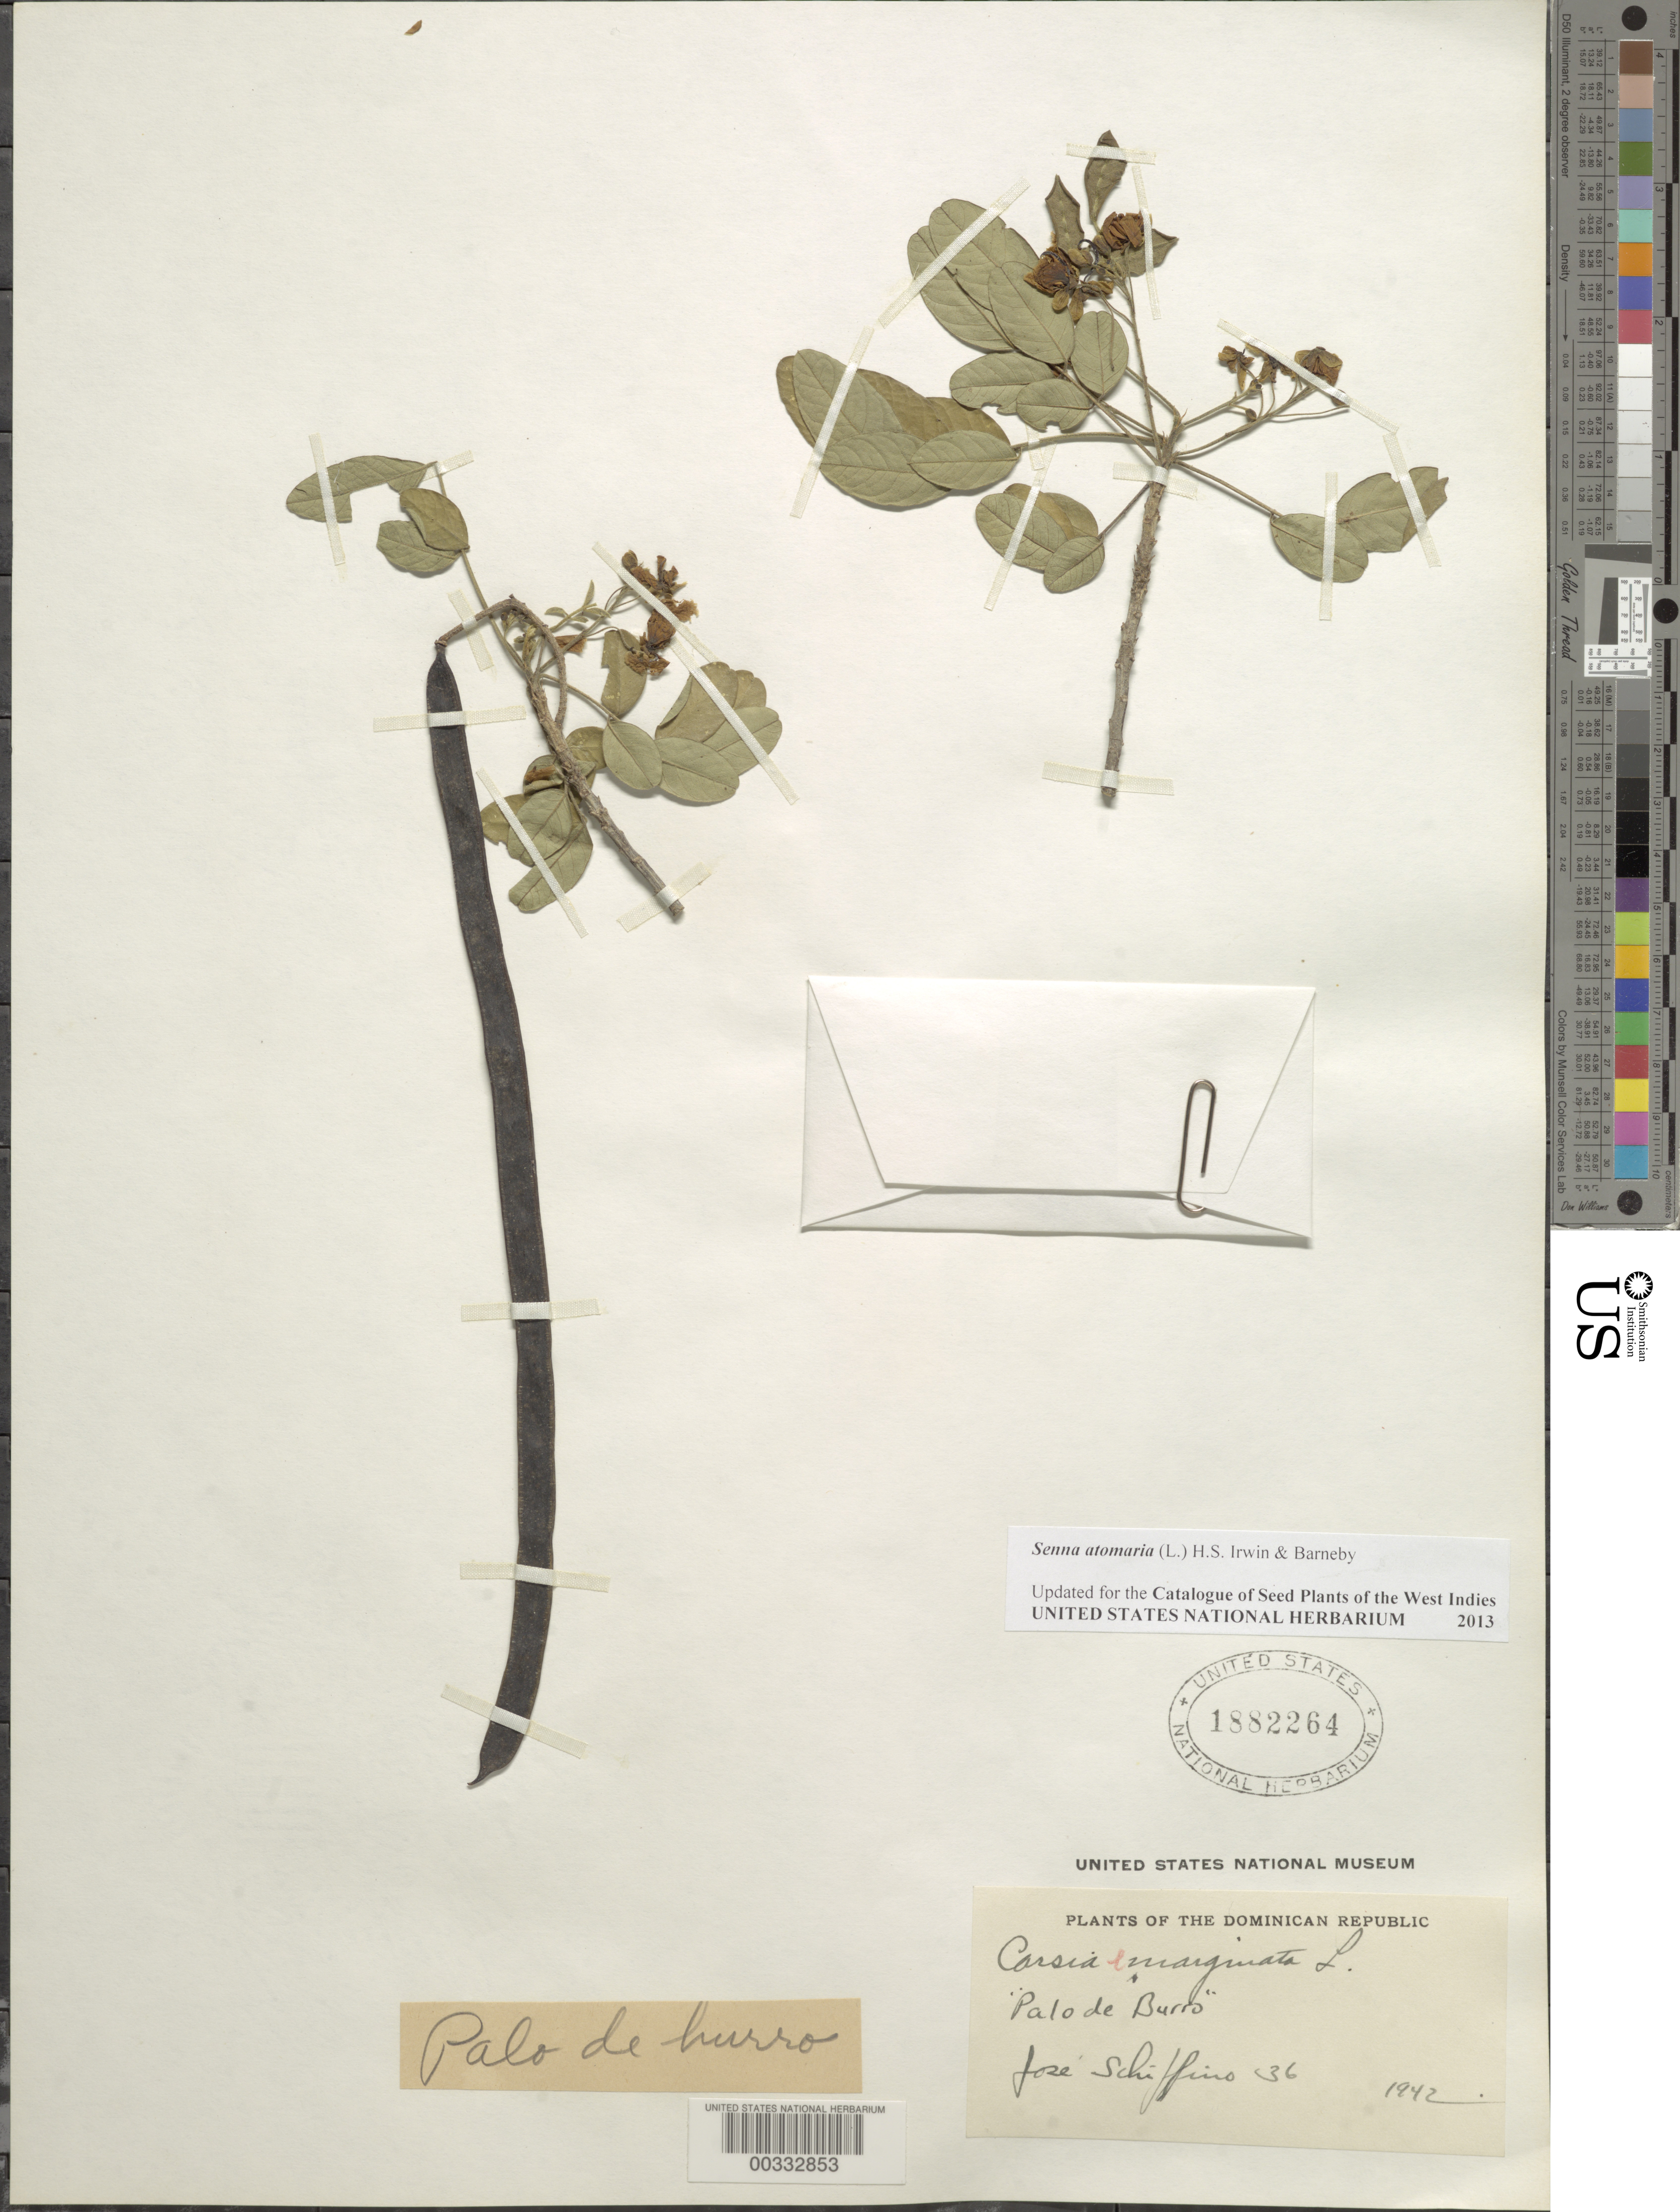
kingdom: Plantae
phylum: Tracheophyta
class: Magnoliopsida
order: Fabales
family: Fabaceae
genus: Senna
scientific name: Senna atomaria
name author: (L.) H.S. Irwin & Barneby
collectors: J. Schiffino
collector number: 36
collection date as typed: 1942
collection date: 1942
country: Dominican Republic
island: Hispaniola Island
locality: Palo de burro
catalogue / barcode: US 1882264